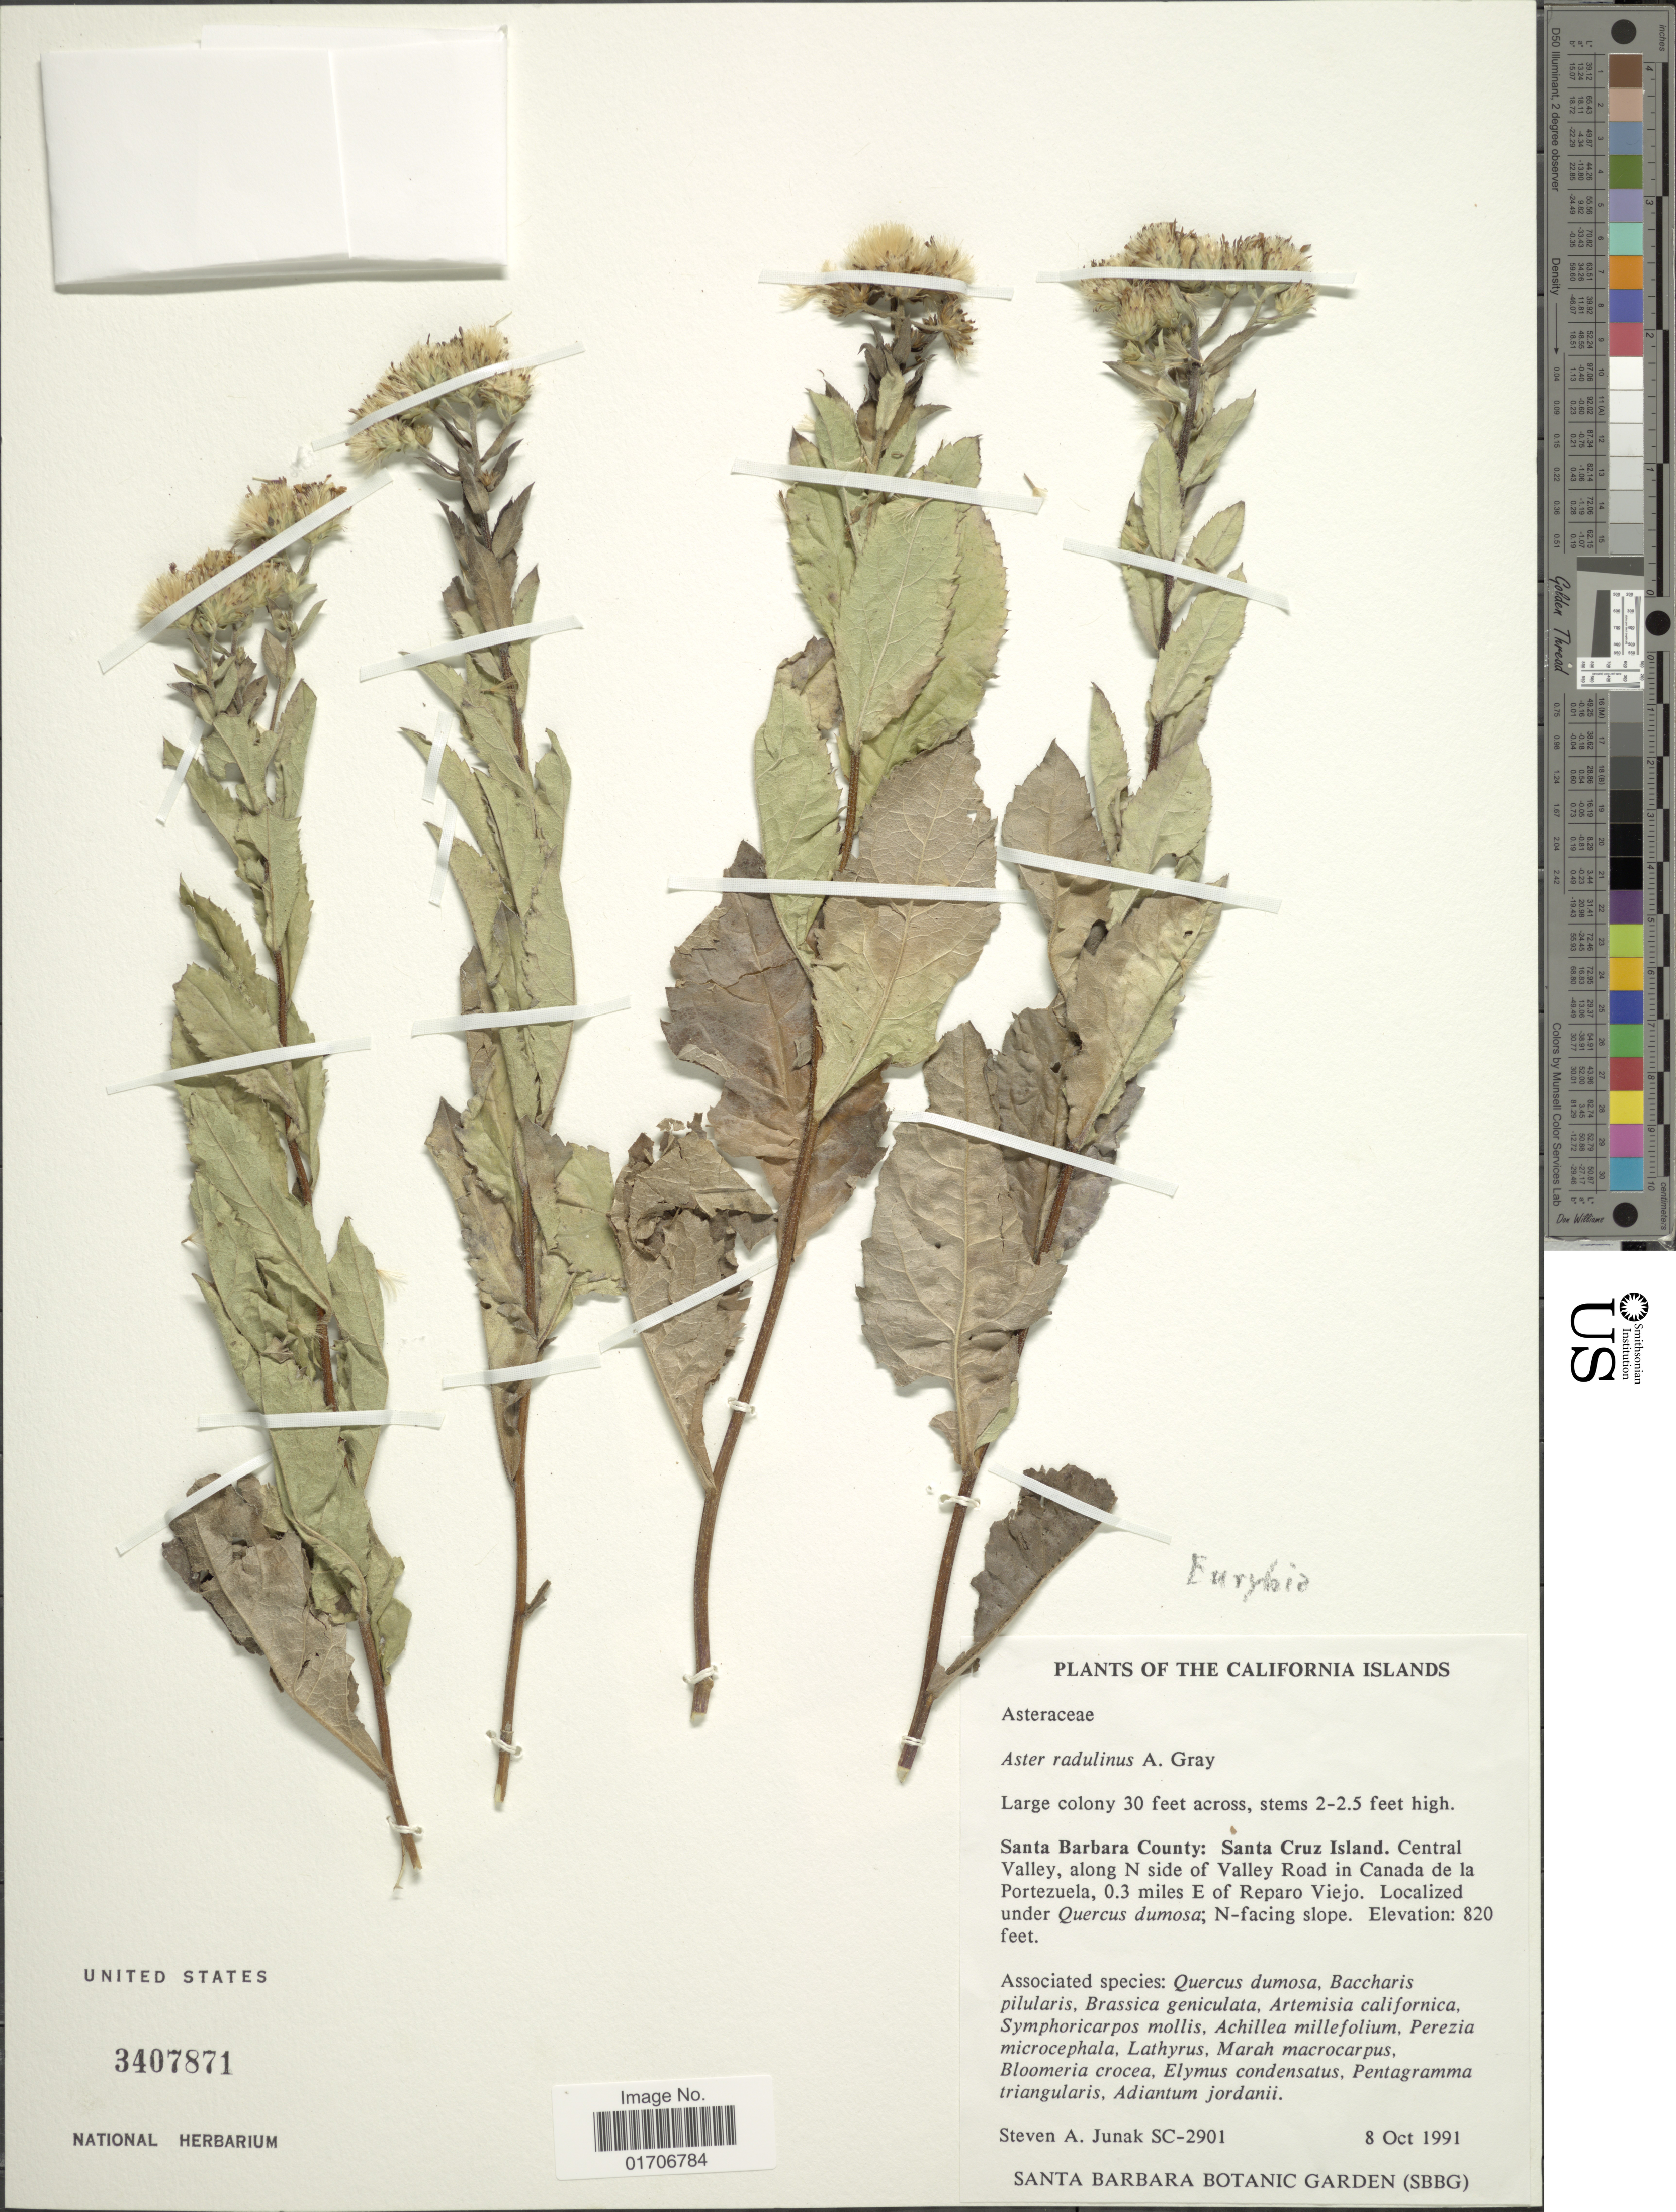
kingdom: Plantae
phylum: Tracheophyta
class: Magnoliopsida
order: Asterales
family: Asteraceae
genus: Eurybia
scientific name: Eurybia radulina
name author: (A. Gray) G.L. Nesom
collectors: S. Junak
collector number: SC-2901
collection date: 1991-10-08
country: United States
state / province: California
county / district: Santa Barbara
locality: California Islands. Santa Barbara County: Santa Cruz Island. Central Valley, along N side of Valley Road in Canada de la Portezuela, 0.3 miles E of Reparo Viejo.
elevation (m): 250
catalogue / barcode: US 3407871